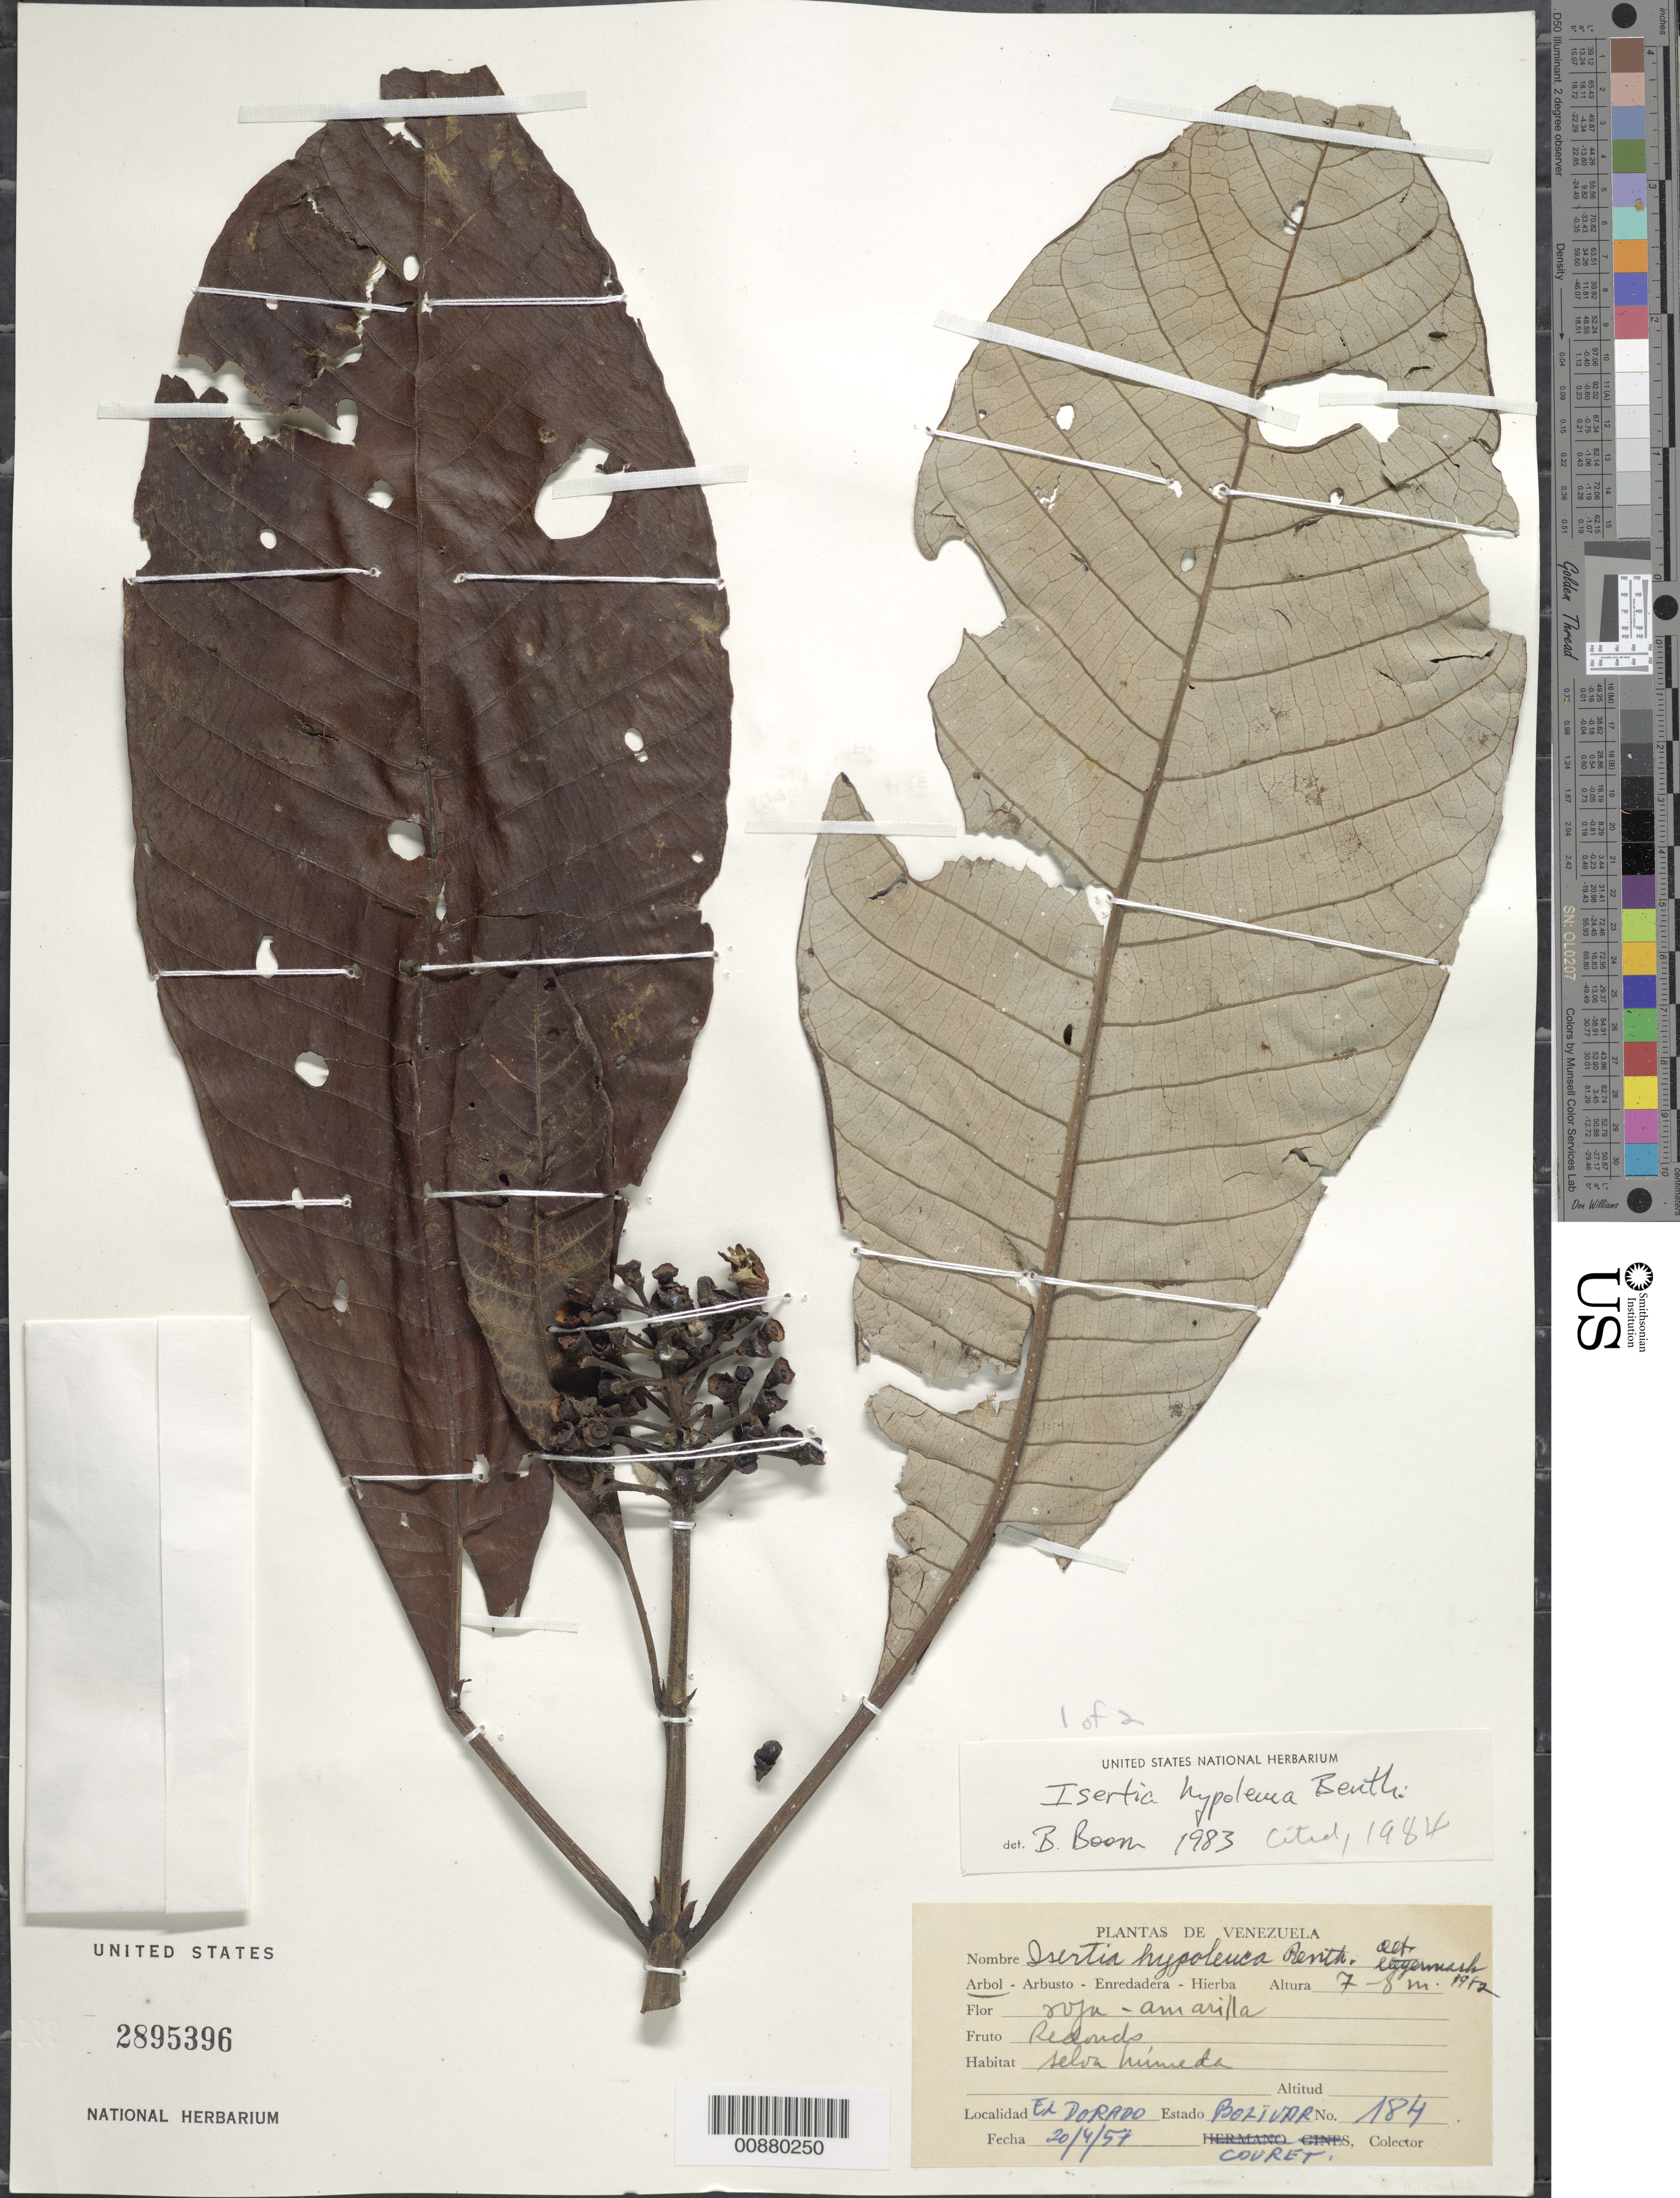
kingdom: Plantae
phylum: Tracheophyta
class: Magnoliopsida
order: Gentianales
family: Rubiaceae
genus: Isertia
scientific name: Isertia hypoleuca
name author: Benth.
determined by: Boom, B. M.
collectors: -. Couret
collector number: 184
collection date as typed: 20-Apr-57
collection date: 1957-04-20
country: Venezuela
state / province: Bolívar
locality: El Dorado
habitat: Selva húmeda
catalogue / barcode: US 2895396